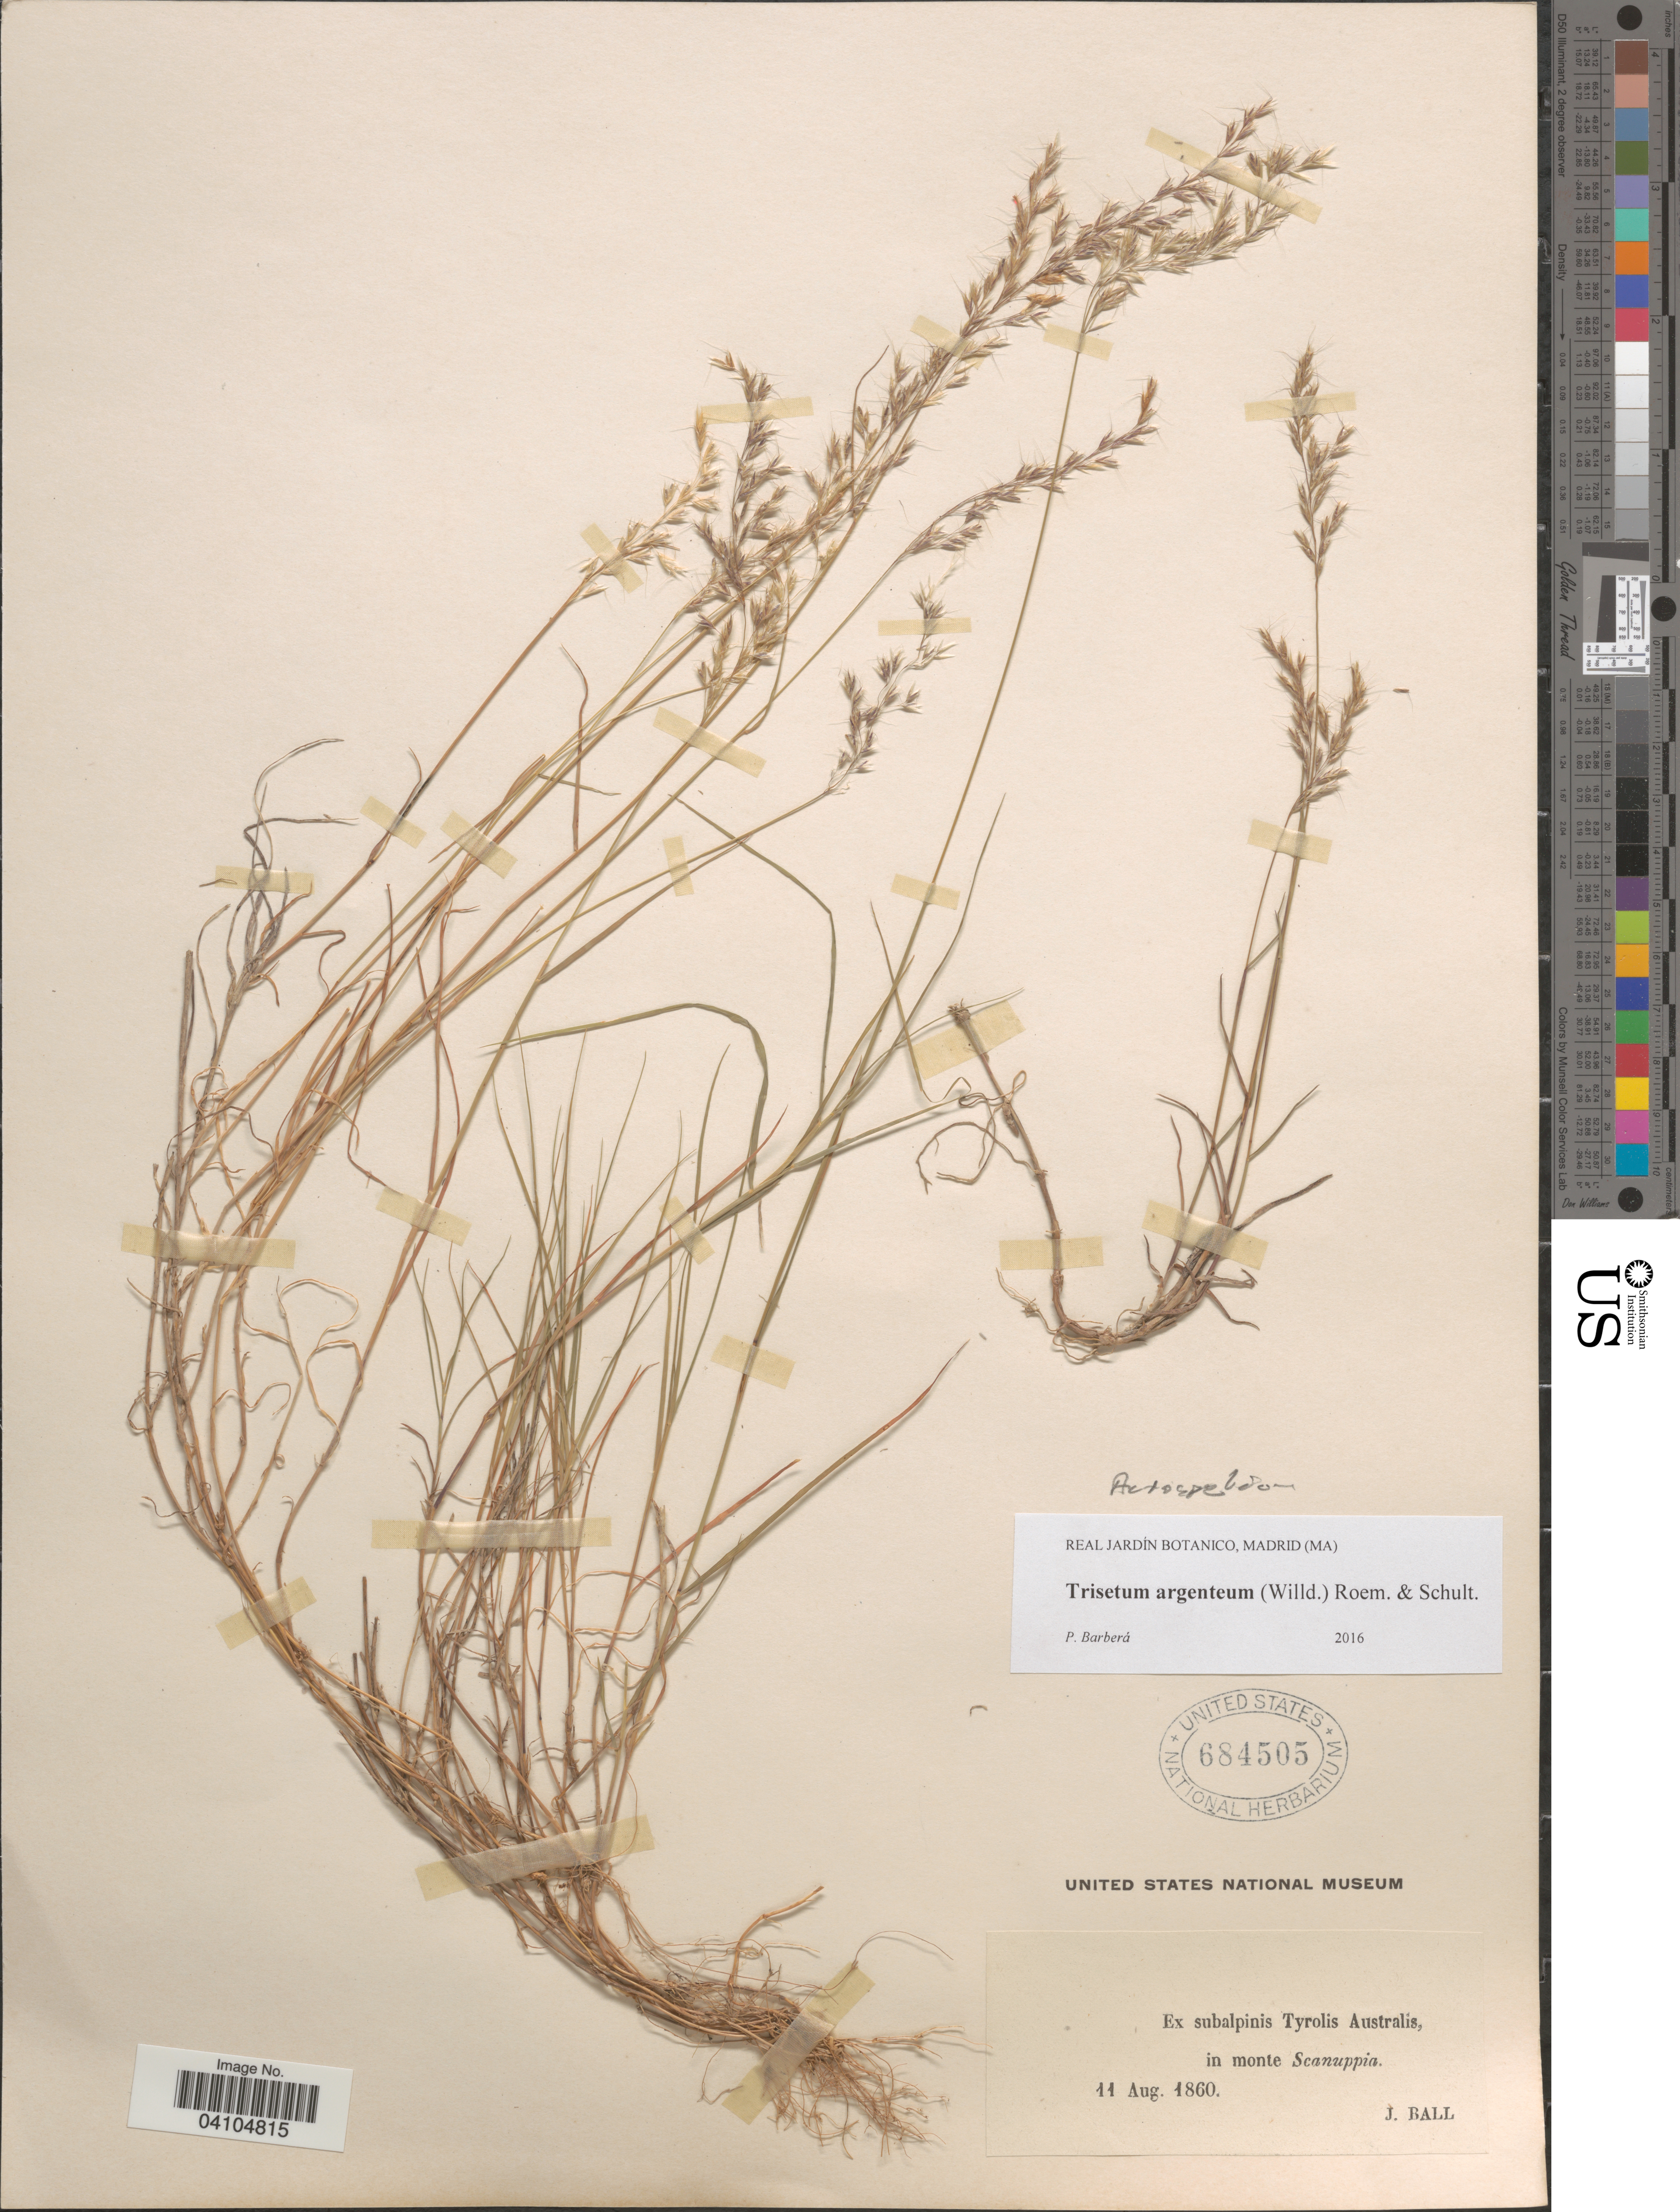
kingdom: Plantae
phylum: Tracheophyta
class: Liliopsida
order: Poales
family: Poaceae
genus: Acrospelion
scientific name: Acrospelion argenteum ined.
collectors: J. Ball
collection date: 1860-08-11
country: Italy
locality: Ex subalpinis Tyrolis Australis, in monte Scanuppia.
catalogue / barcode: US 684505